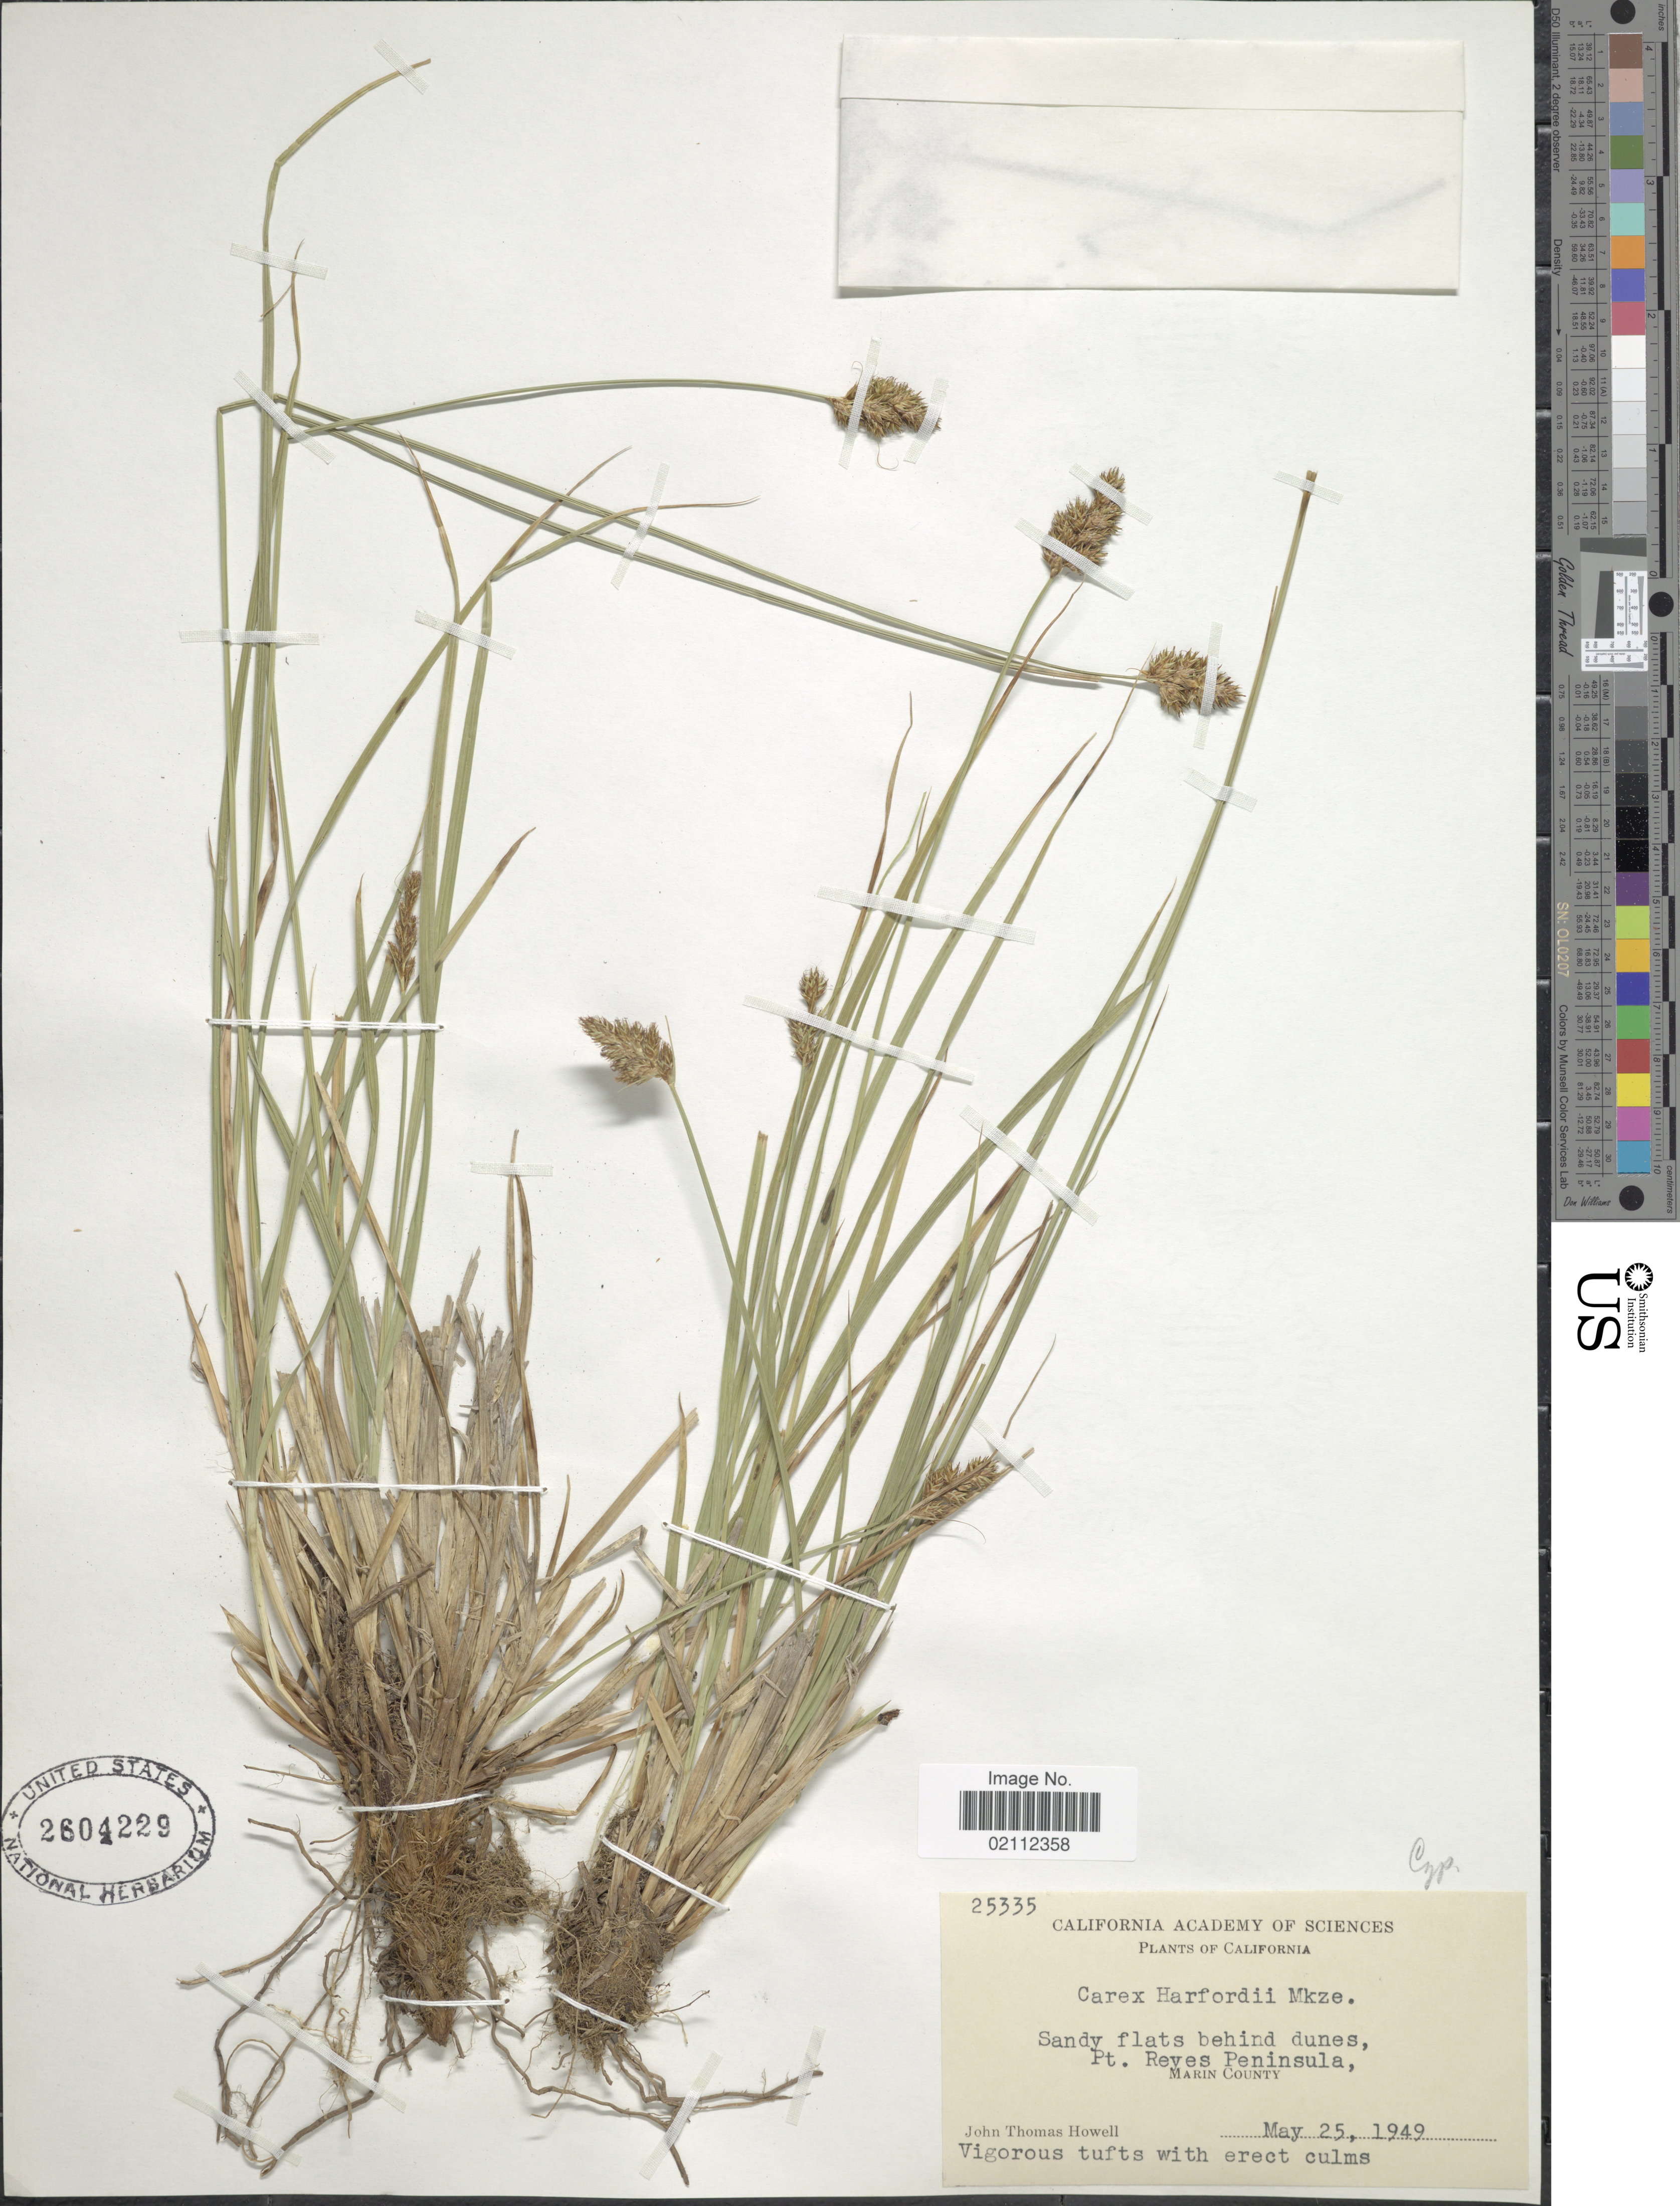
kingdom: Plantae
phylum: Tracheophyta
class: Liliopsida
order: Poales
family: Cyperaceae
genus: Carex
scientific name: Carex harfordii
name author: Mack.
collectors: J. T. Howell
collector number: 25335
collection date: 1949-05-25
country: United States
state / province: California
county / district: Marin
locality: Pt. Reyes Peninsula, Marin County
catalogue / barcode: US 2604229